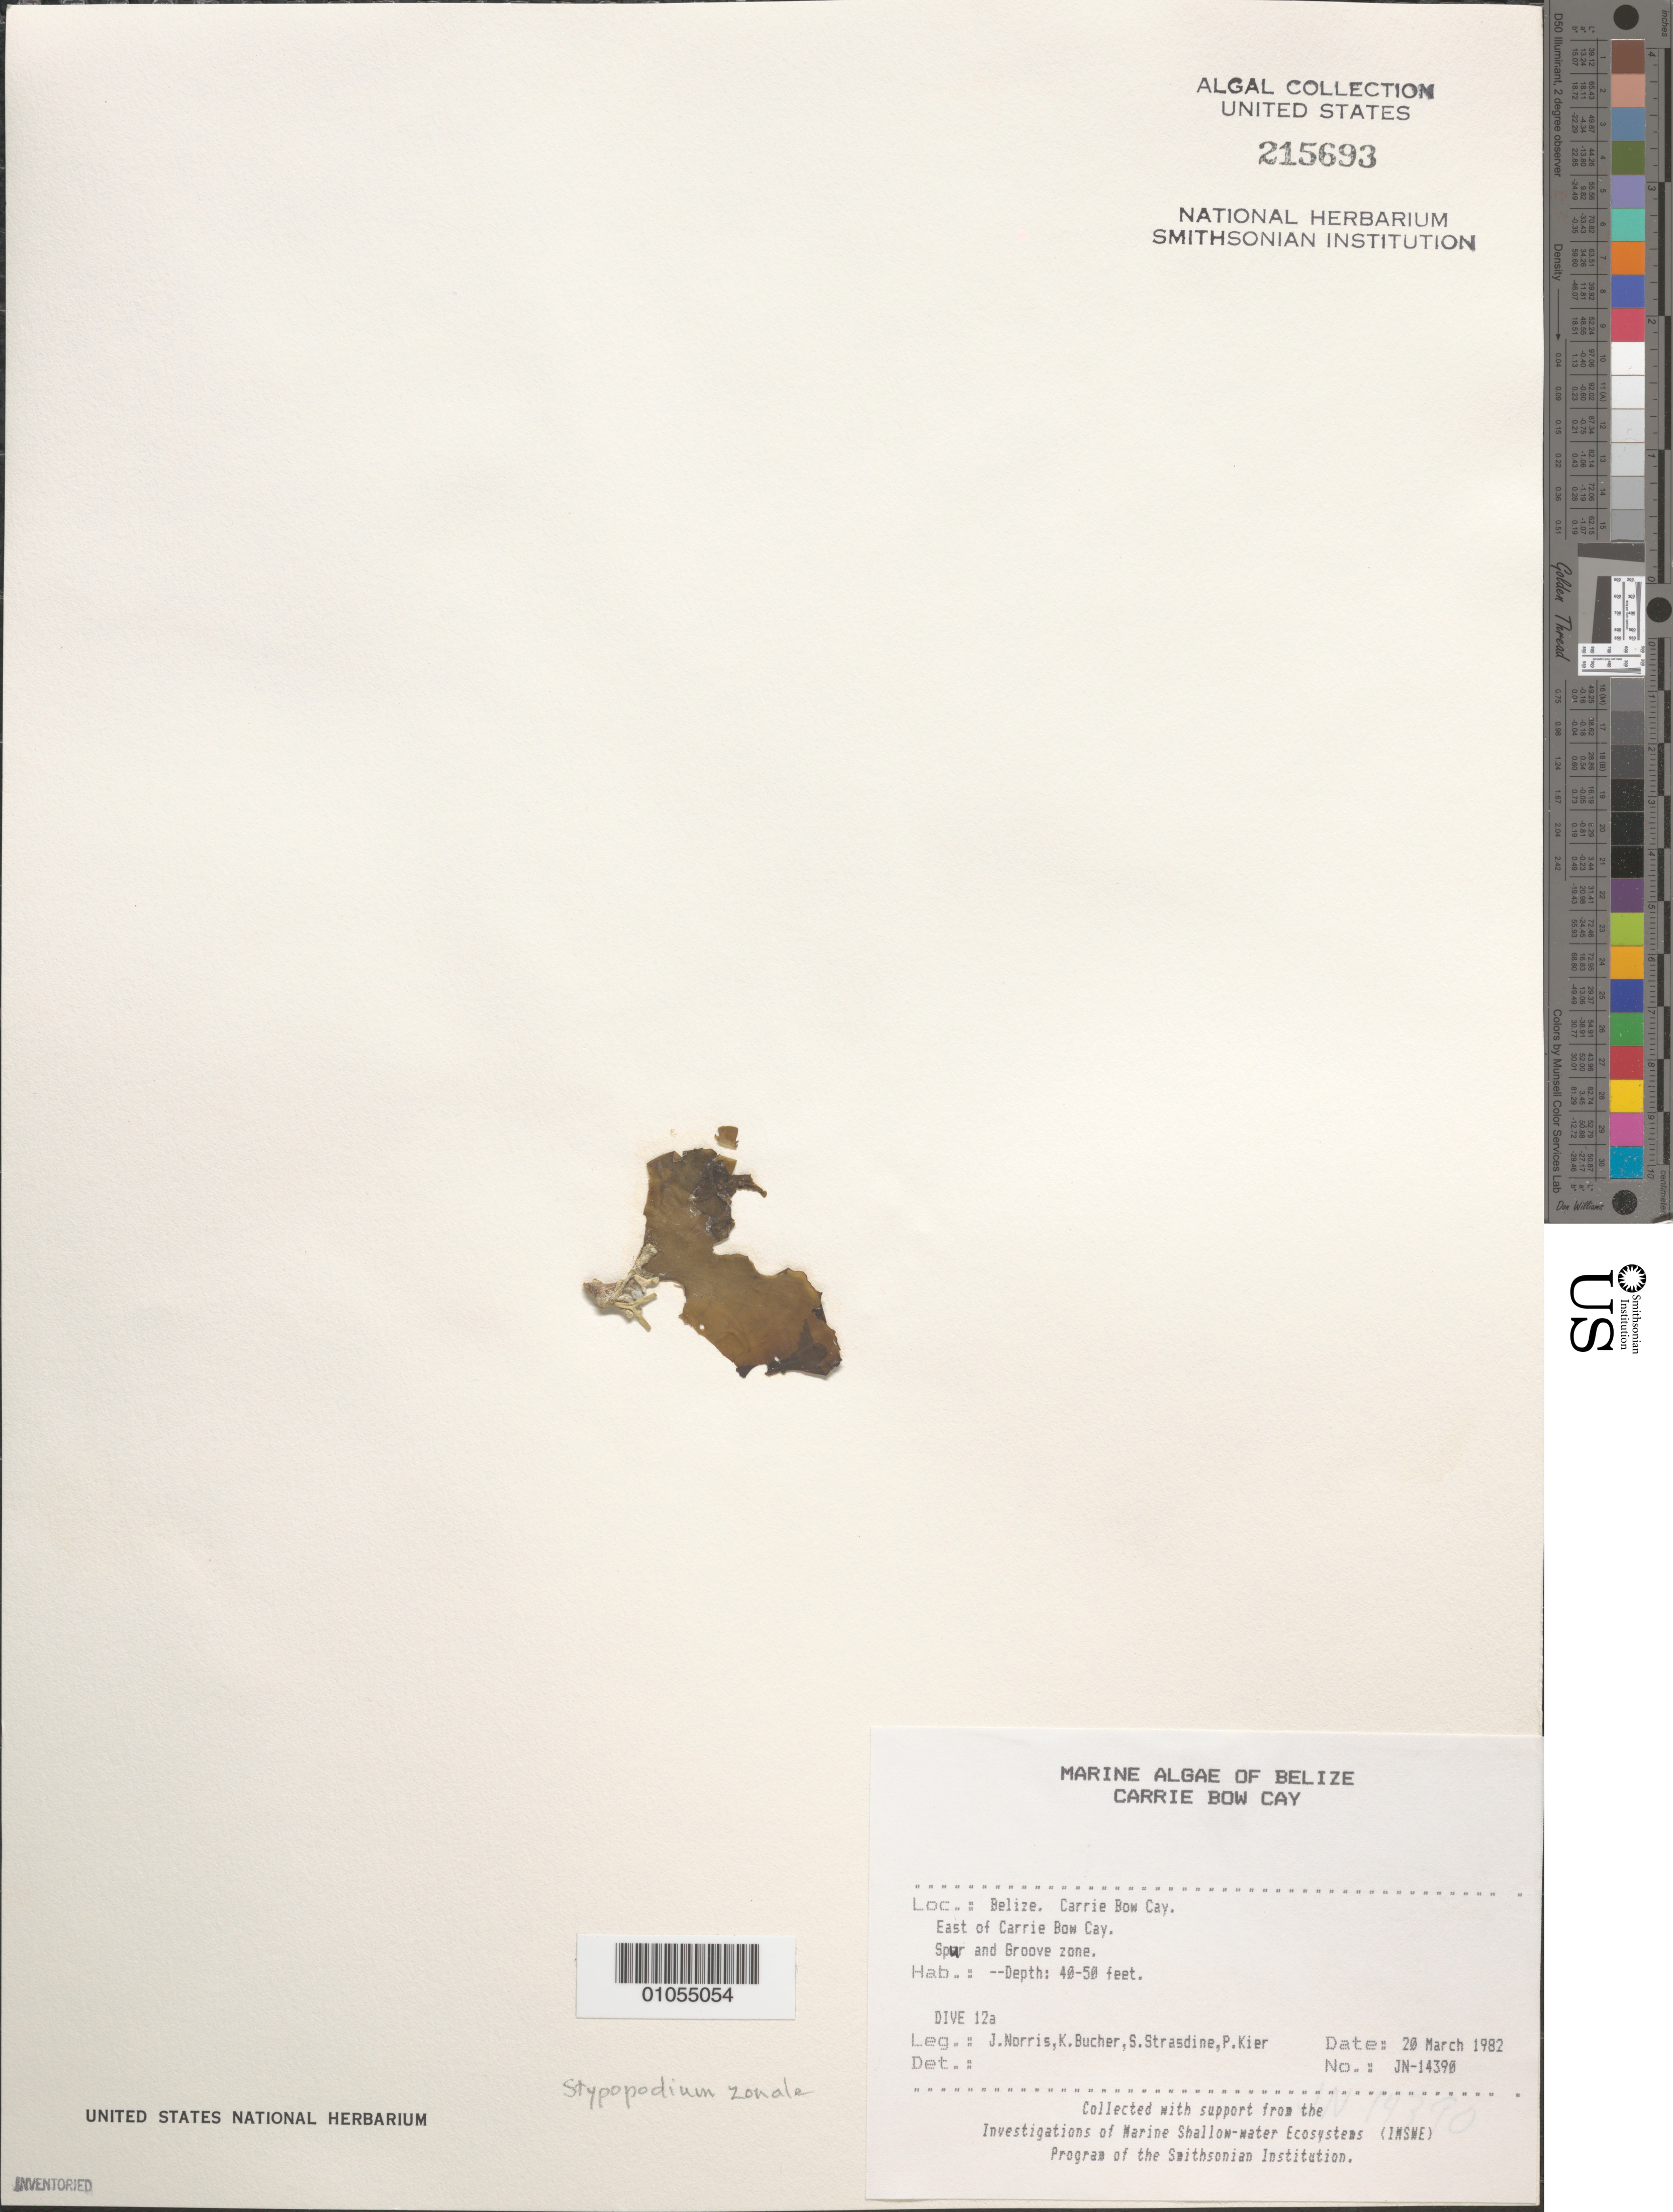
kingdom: Chromista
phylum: Ochrophyta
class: Phaeophyceae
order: Dictyotales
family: Dictyotaceae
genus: Stypopodium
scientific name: Stypopodium zonale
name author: (J.V.Lamouroux) Papenf.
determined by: Norris, James N.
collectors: J. N. Norris, K. E. Bucher, S. Strasdine & P. Kier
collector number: JN-14390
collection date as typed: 20 Mar 1982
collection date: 1982-03-20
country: Belize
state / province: Stann Creek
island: Carrie Bow Cay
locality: East of Carrie Bow Cay, spur and groove zone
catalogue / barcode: US 215693